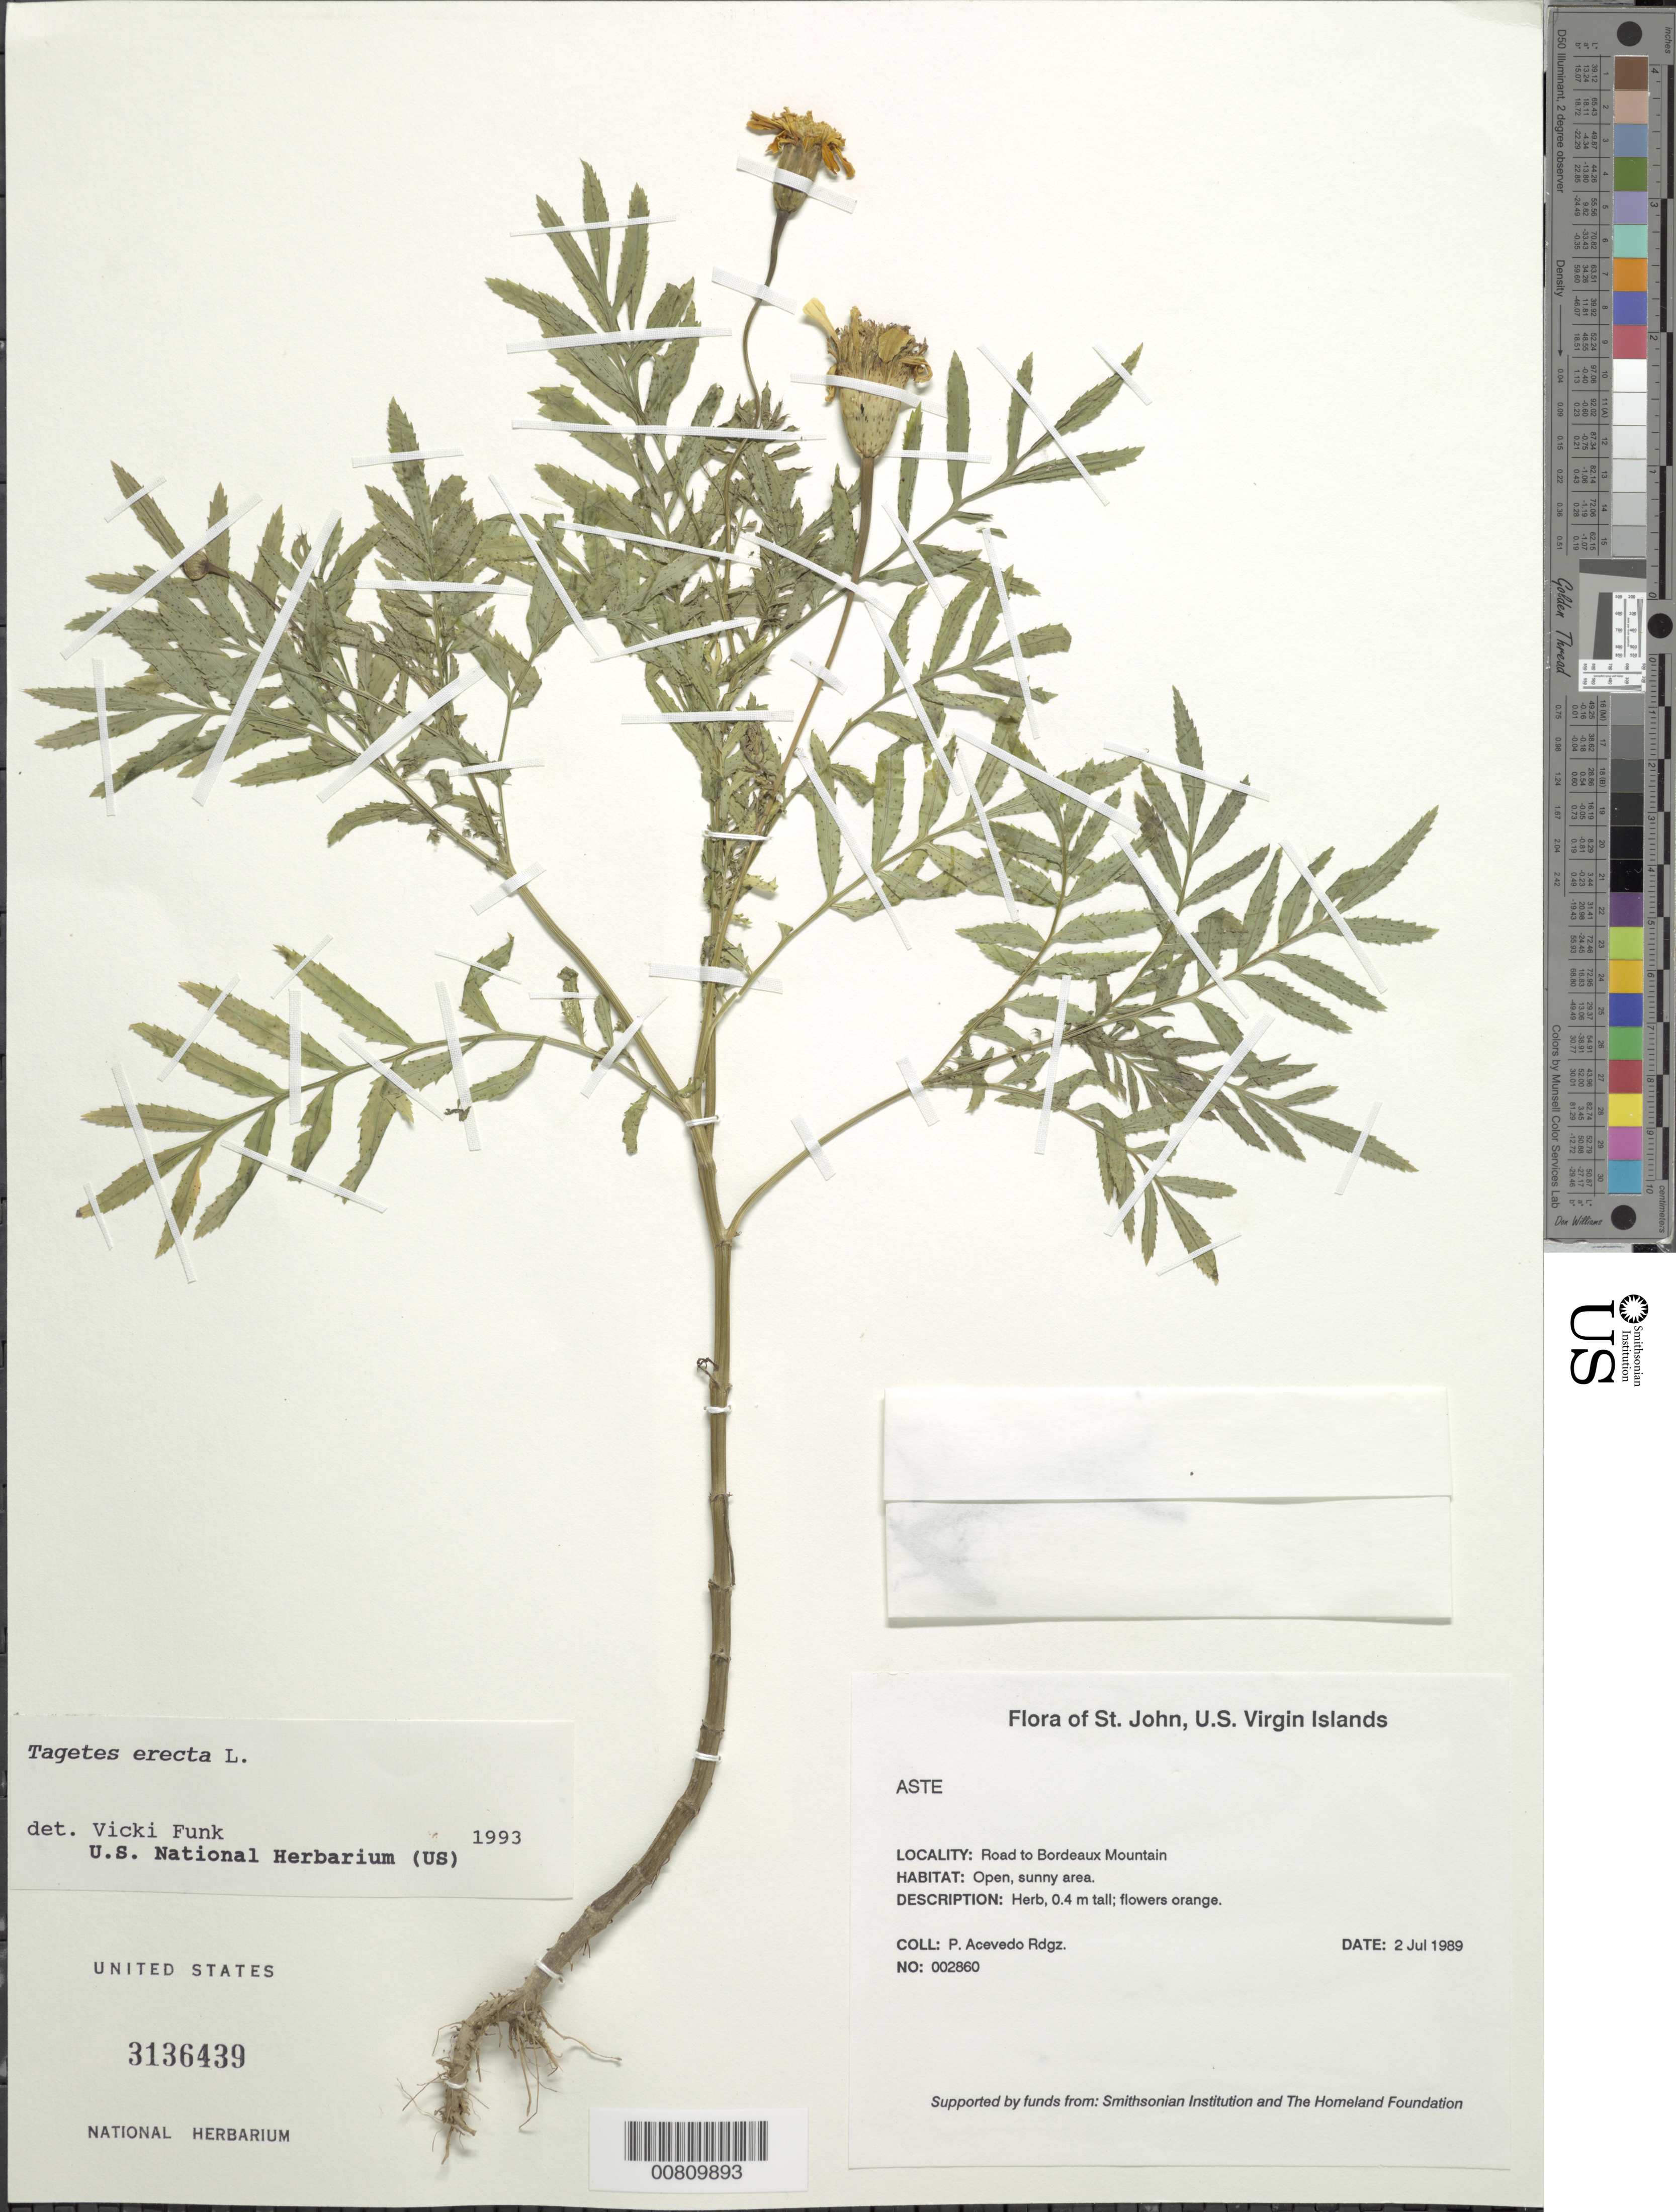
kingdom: Plantae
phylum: Tracheophyta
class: Magnoliopsida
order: Asterales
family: Asteraceae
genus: Tagetes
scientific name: Tagetes erecta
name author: L.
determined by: Kelly, L. M., (US), NMNH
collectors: P. Acevedo-Rodr.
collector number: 2860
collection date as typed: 02 Jul 1989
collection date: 1989-07-02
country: U.S. Virgin Islands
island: St. John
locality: Road to Bordeaux Mountain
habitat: Open, sunny area.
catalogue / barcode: US 3136439